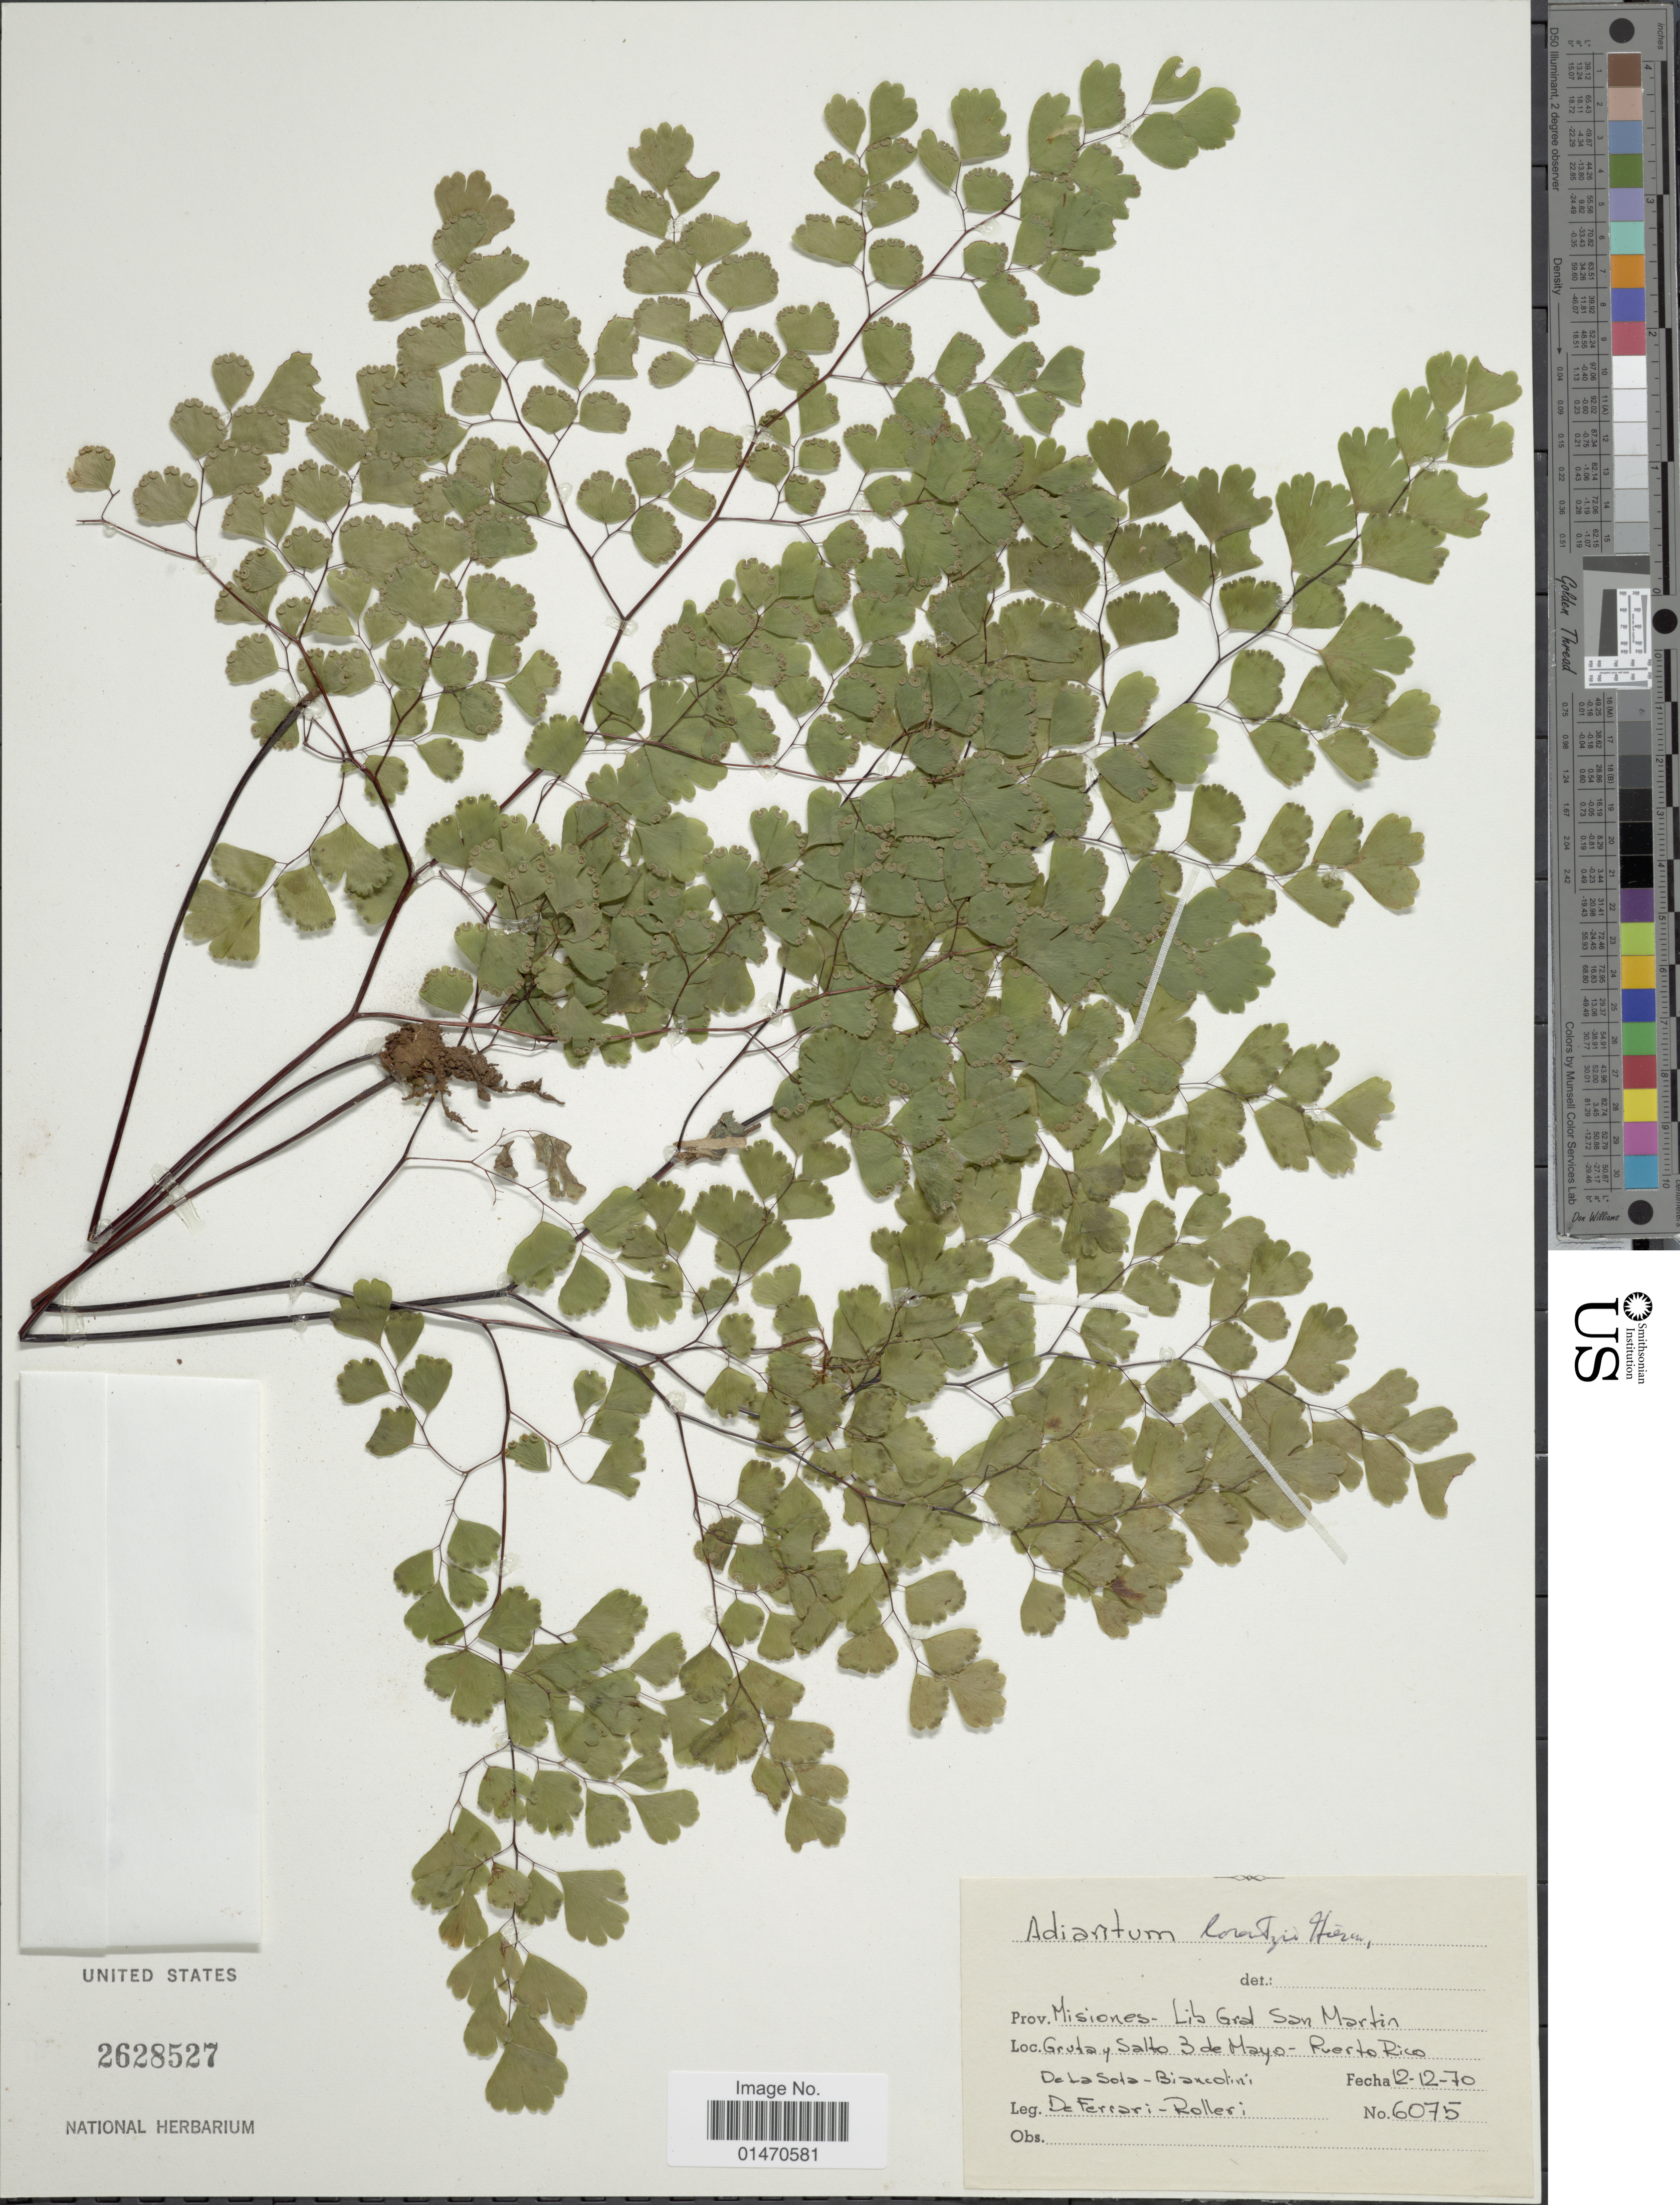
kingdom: Plantae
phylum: Tracheophyta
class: Polypodiopsida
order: Polypodiales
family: Pteridaceae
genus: Adiantum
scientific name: Adiantum lorentzii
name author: Hieron.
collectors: E. R. de la Sota & E. Biancolini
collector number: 6075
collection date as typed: Transcribed d/m/y: 12/12/70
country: Argentina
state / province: Misiones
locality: Prov. Misiones Lib Gral San Martin, Gruta y Salto 3 de Mayo-Puerto Rico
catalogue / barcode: US 2628527